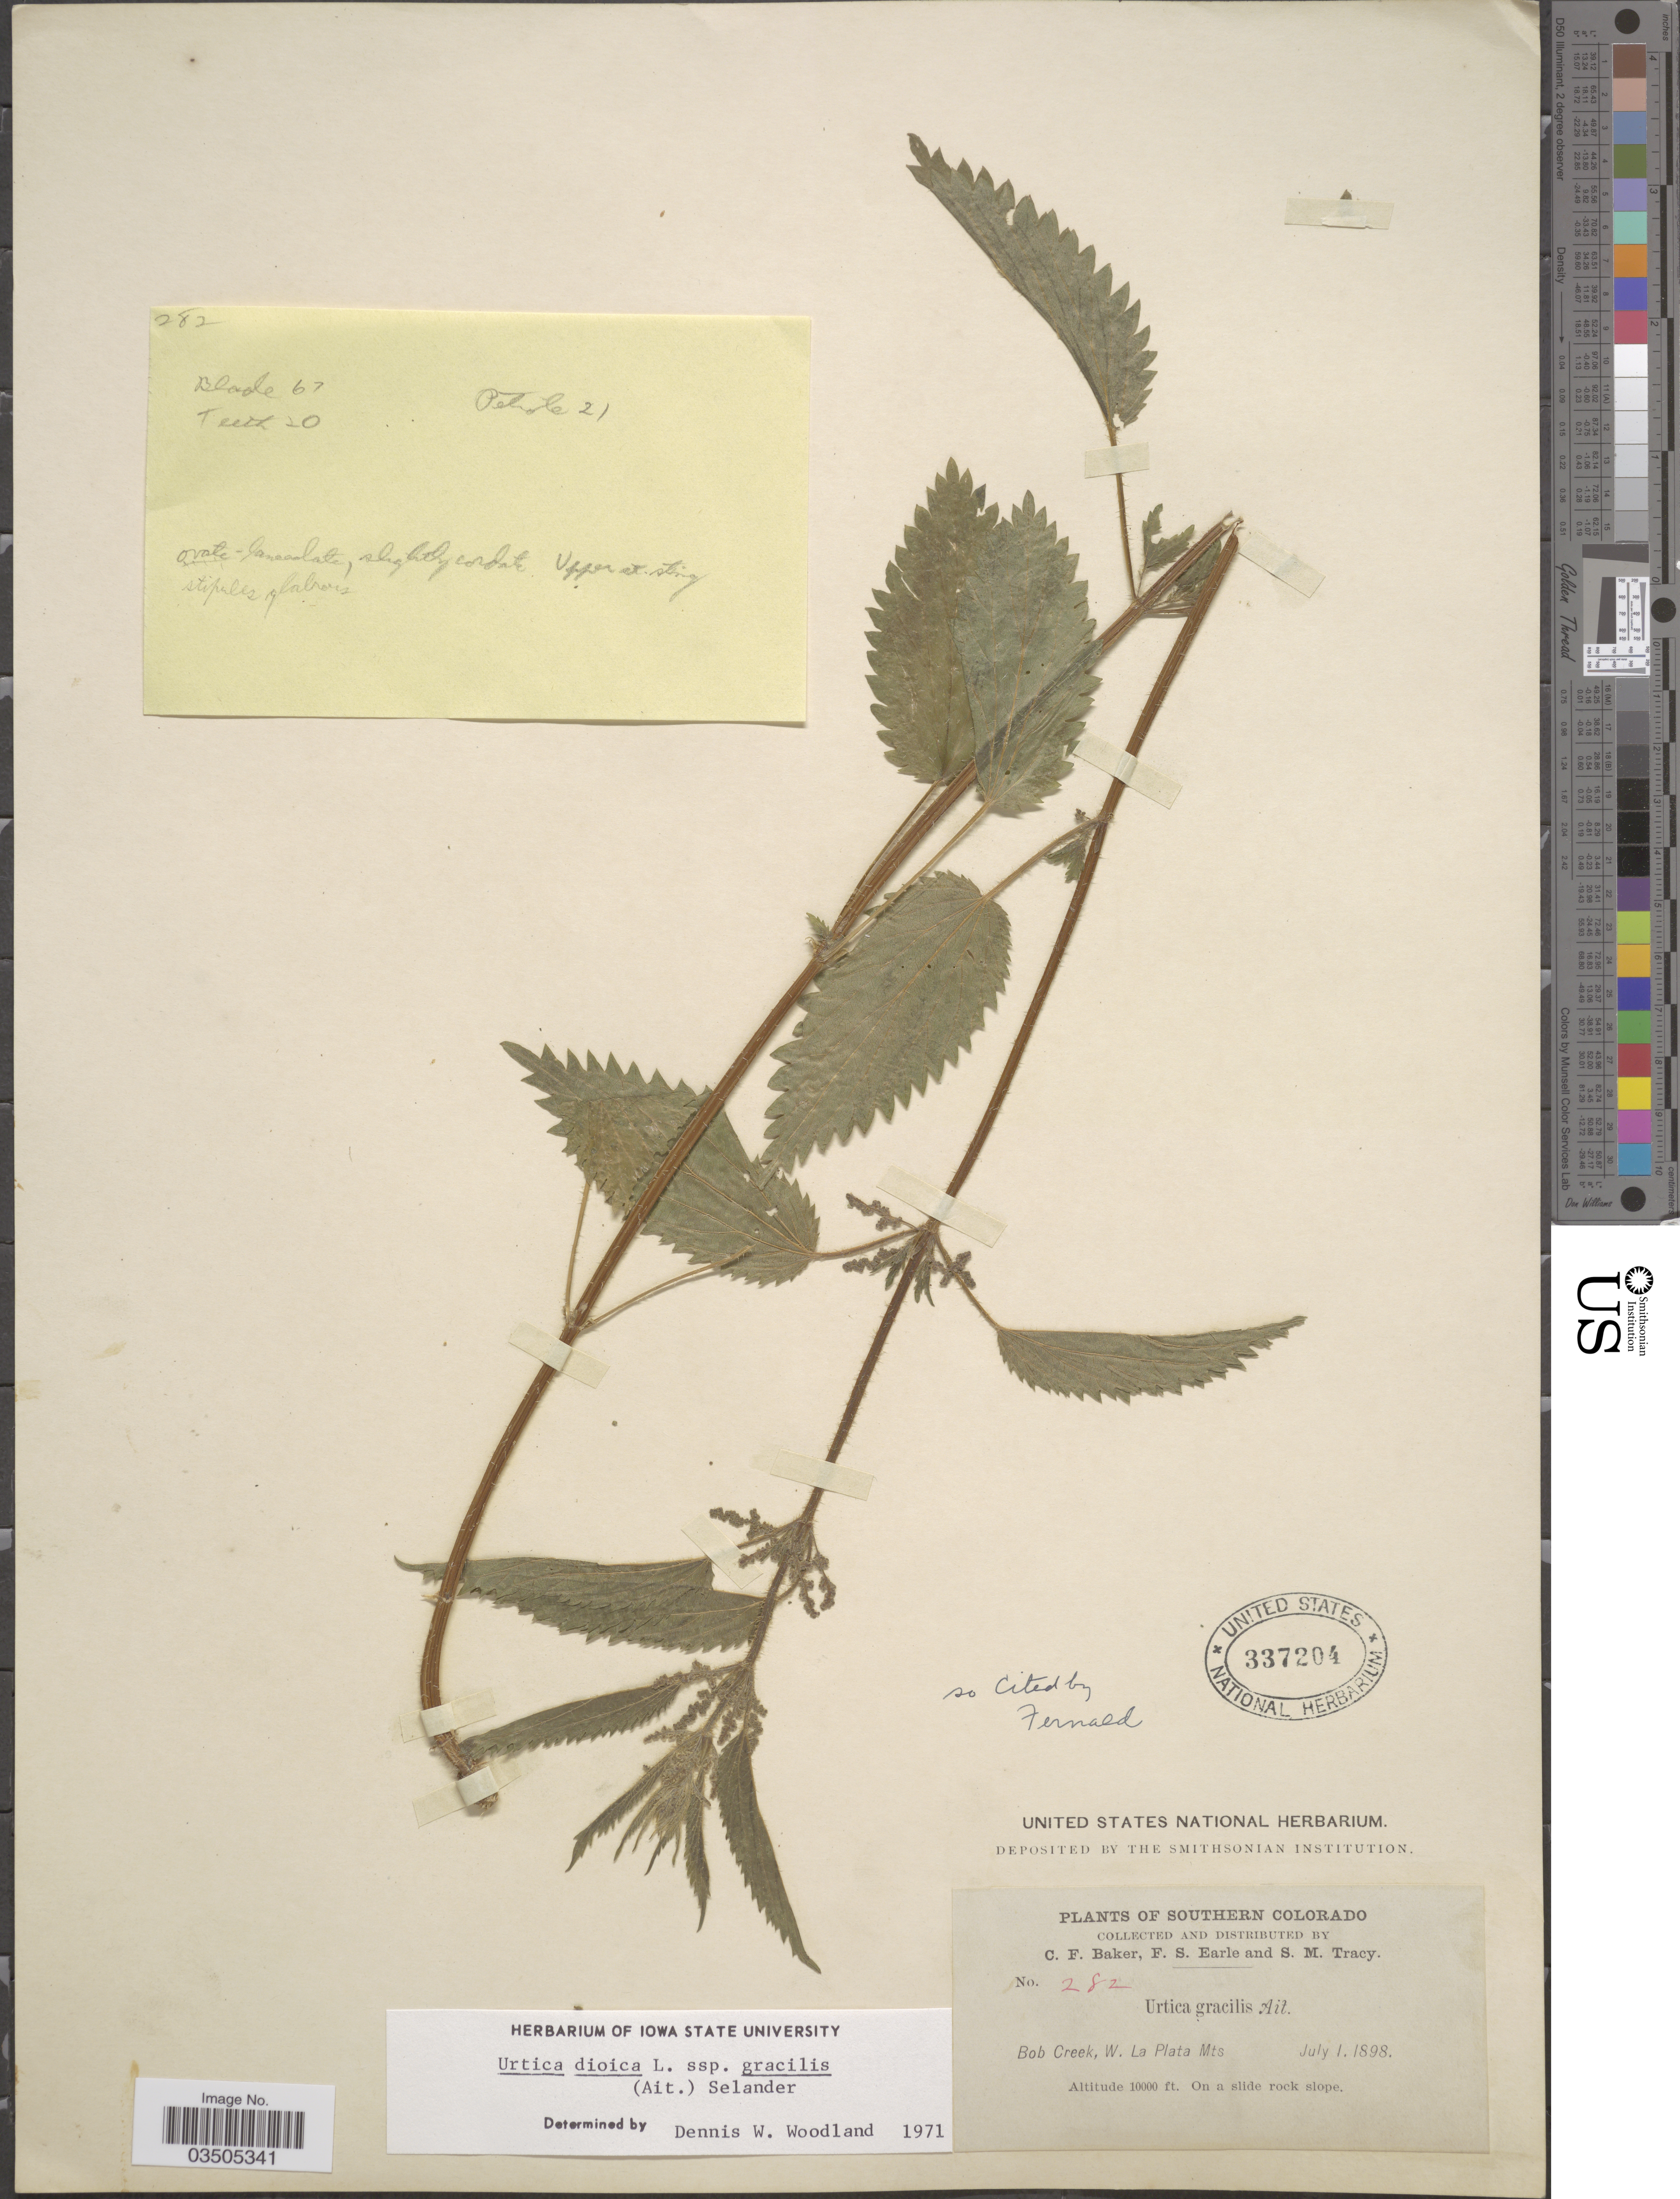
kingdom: Plantae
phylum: Tracheophyta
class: Magnoliopsida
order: Rosales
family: Urticaceae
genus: Urtica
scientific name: Urtica dioica subsp. gracilis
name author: L.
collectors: C. F. Baker, F. S. Earle & S. M. Tracy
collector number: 282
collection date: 1898-07-01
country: United States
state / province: Colorado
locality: Southern Colorado. Bob Creek, W. La Plata Mts.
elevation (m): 3048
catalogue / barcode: US 337204